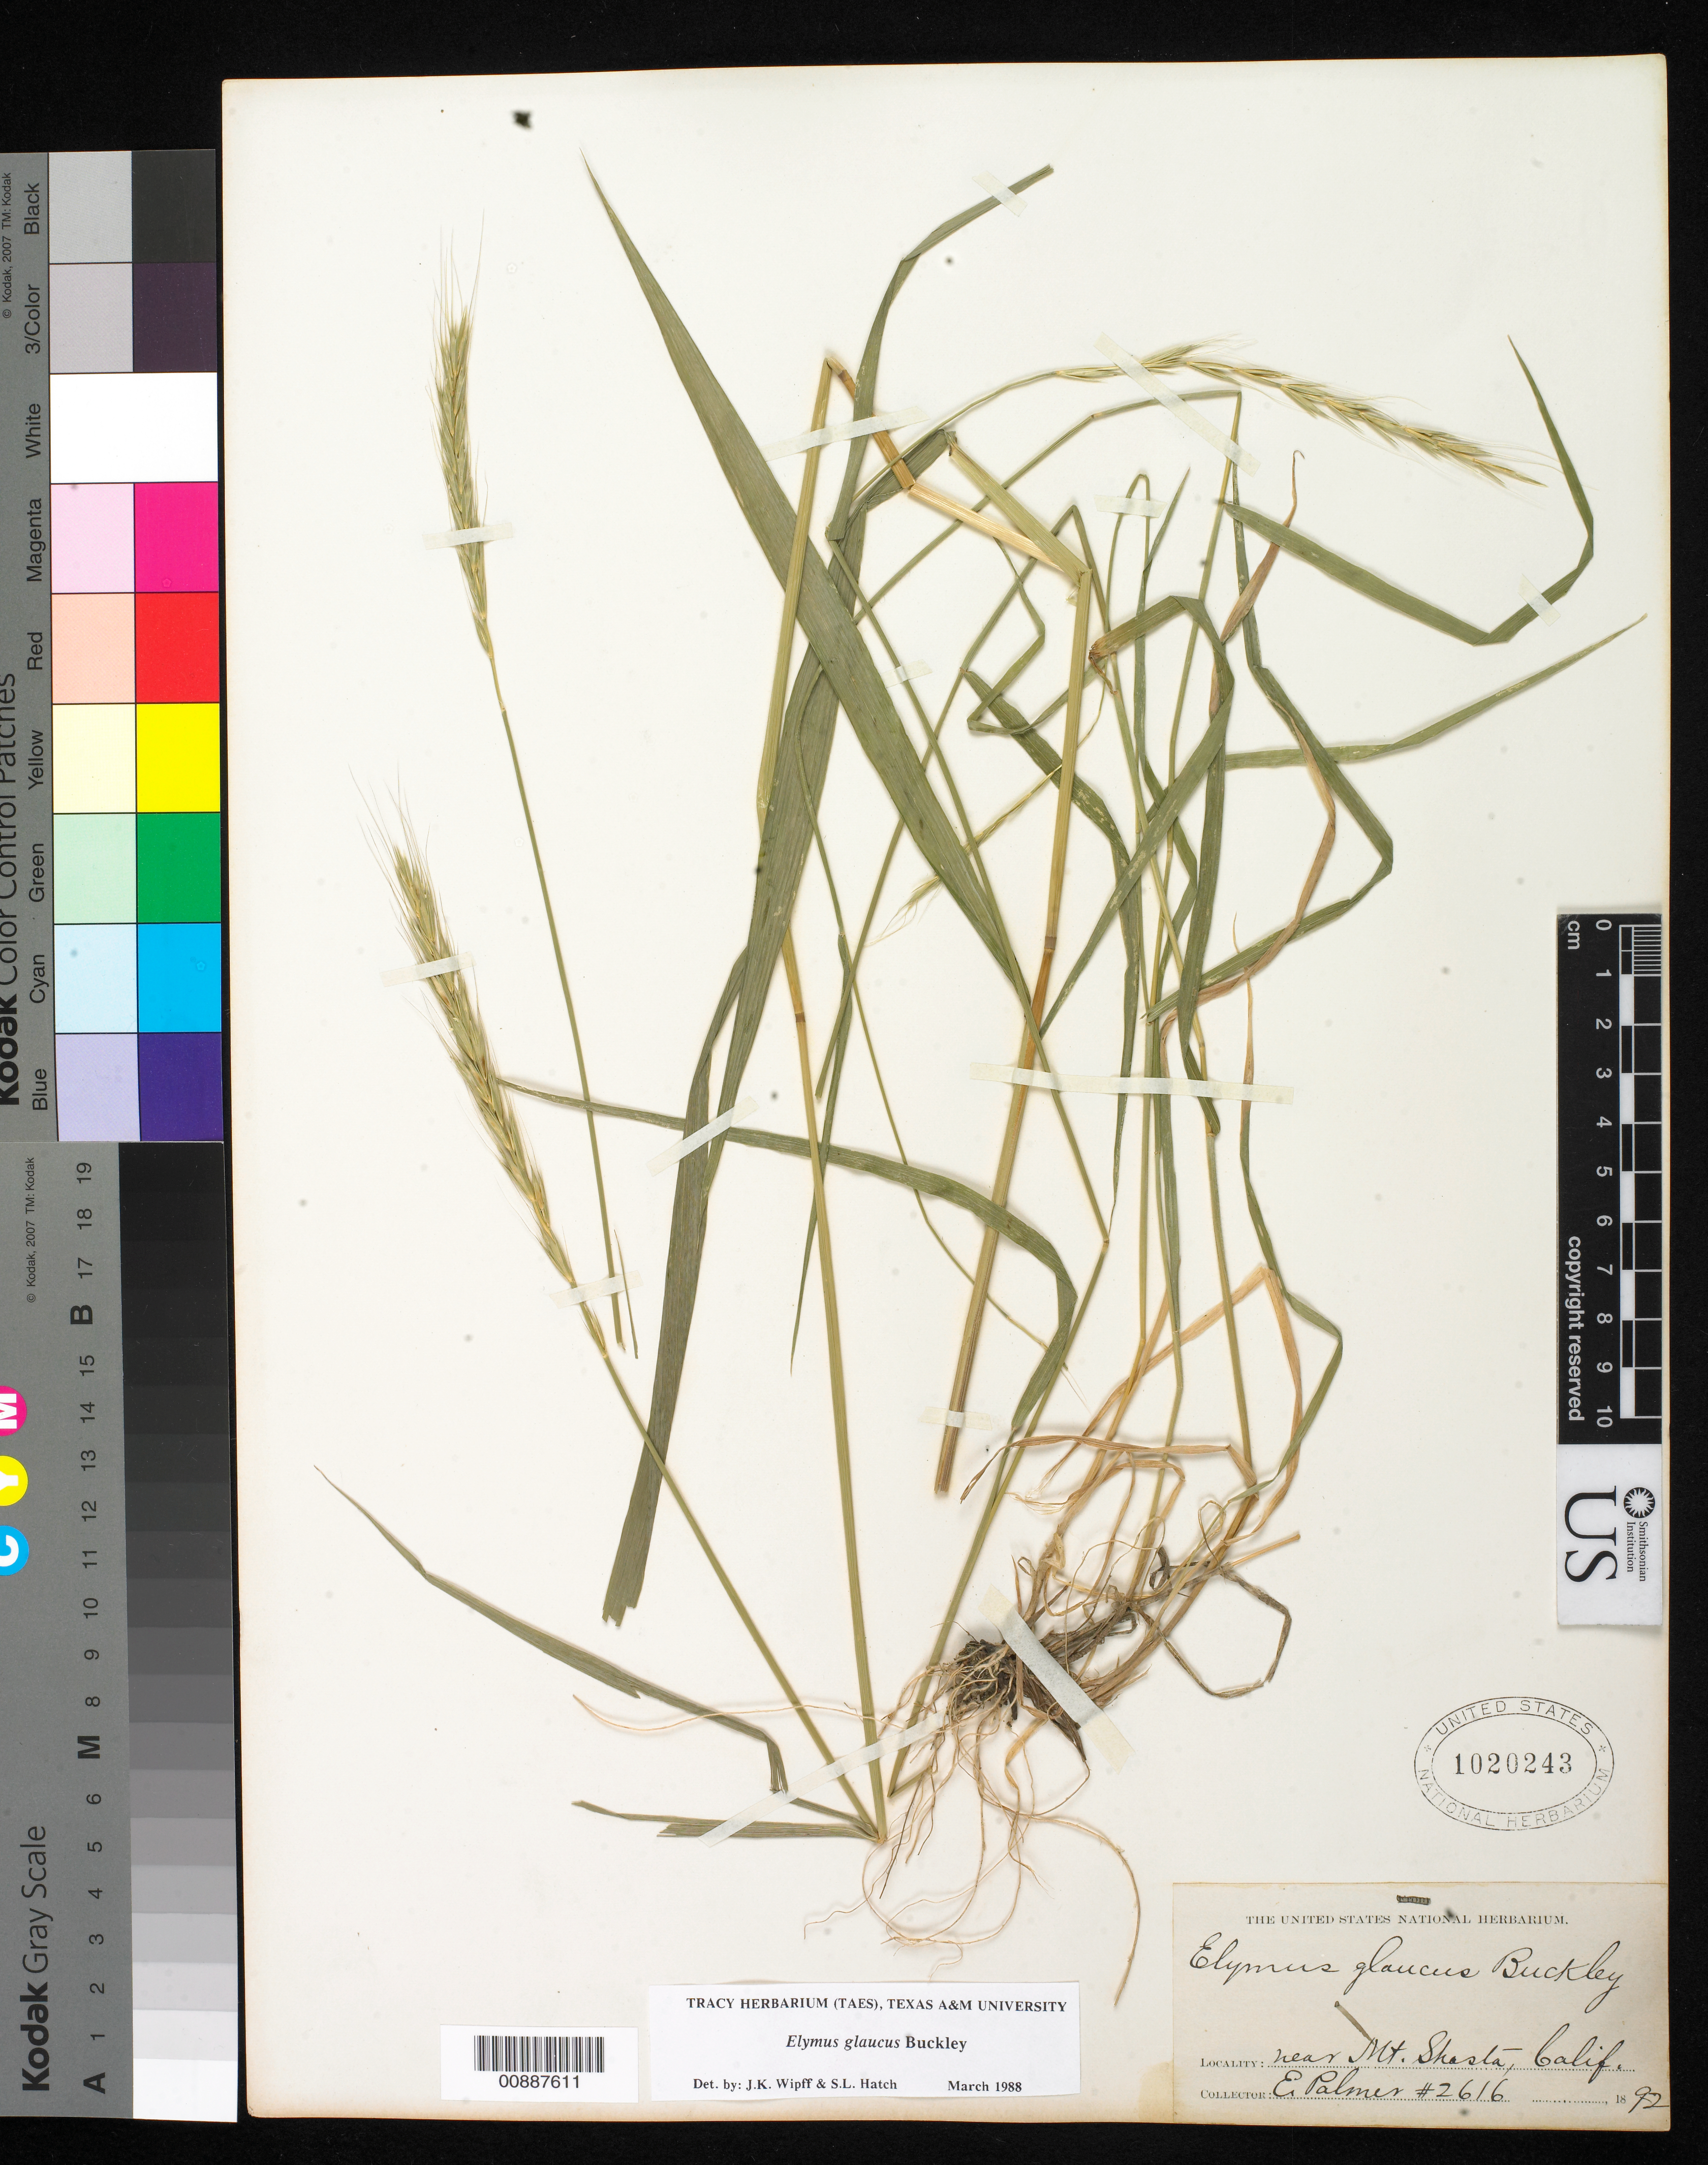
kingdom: Plantae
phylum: Tracheophyta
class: Liliopsida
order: Poales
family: Poaceae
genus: Elymus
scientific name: Elymus glaucus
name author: Buckley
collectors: E. Palmer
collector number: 2616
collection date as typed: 1892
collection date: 1892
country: United States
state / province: California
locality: Near Mt. Shasta, California.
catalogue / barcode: US 1020243